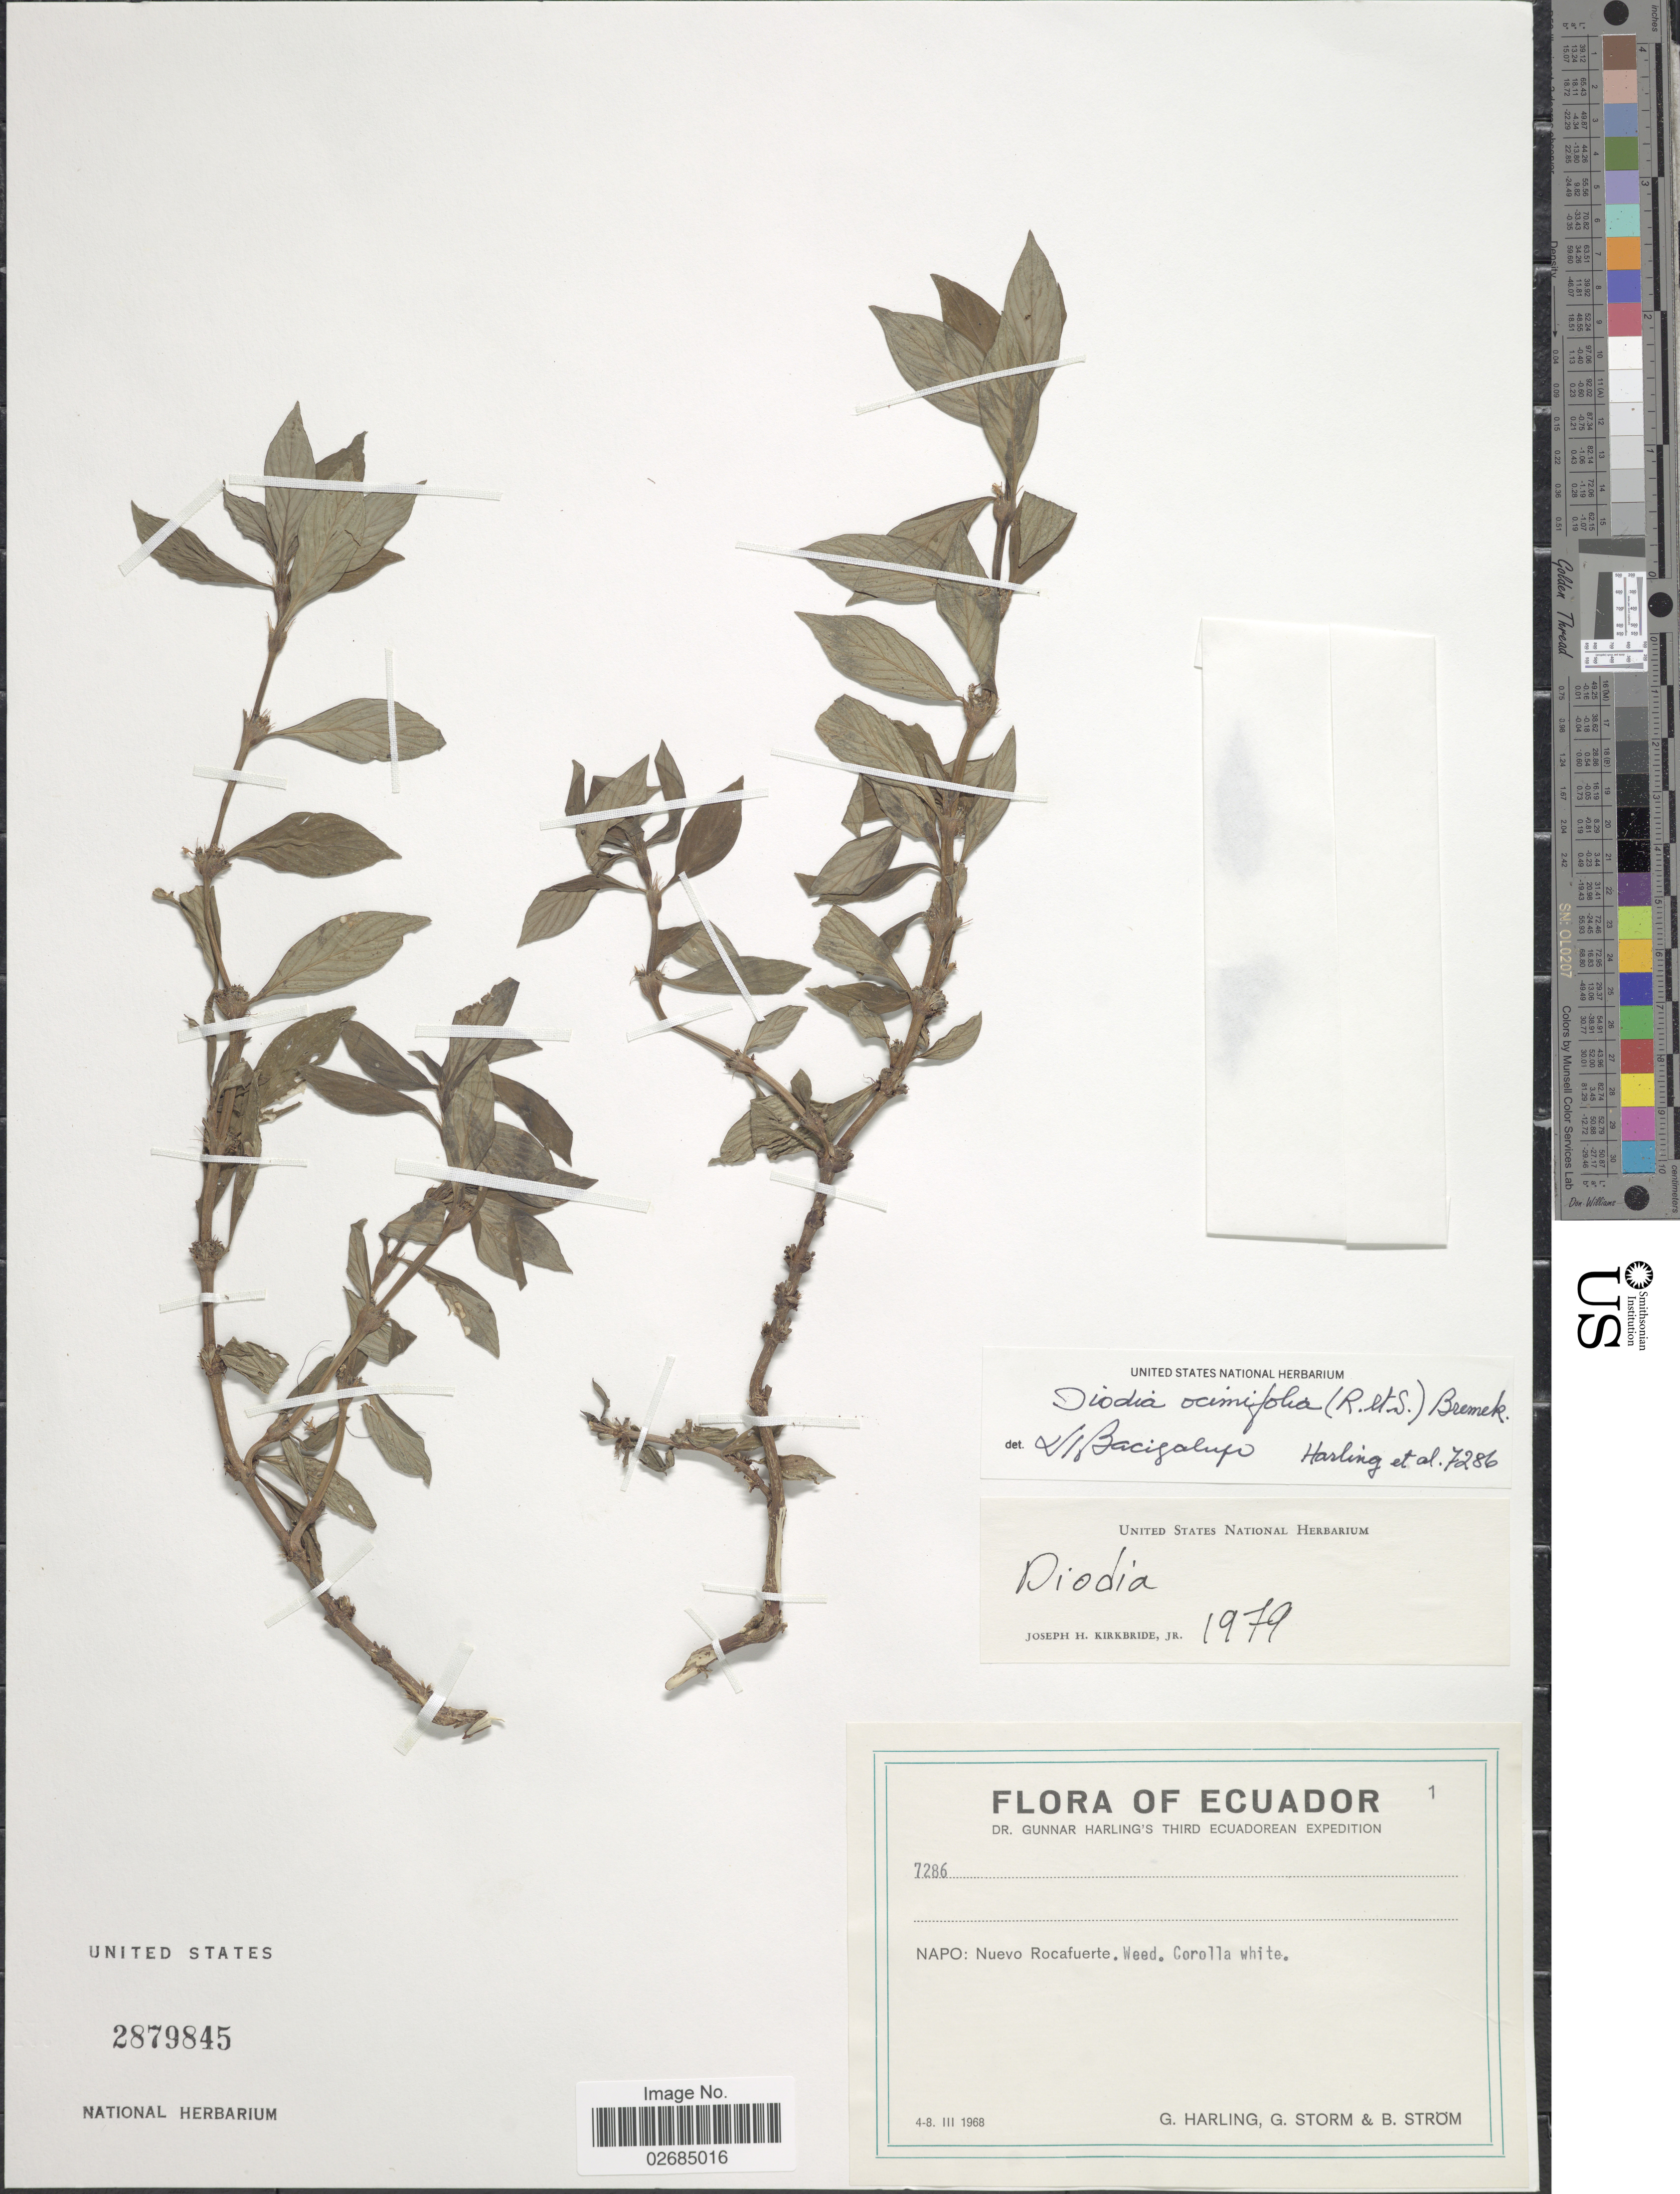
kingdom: Plantae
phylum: Tracheophyta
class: Magnoliopsida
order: Gentianales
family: Rubiaceae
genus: Borreria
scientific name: Borreria ocymifolia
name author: (Roem. & Schult.) Bacigalupo & E.L. Cabral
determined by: Kirkbride, J. H.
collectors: G. Harling, G. Storm & B. Ström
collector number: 7286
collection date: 1968-03-04/1968-03-08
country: Ecuador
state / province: Napo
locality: Nuevo Rocafuerte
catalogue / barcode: US 2879845